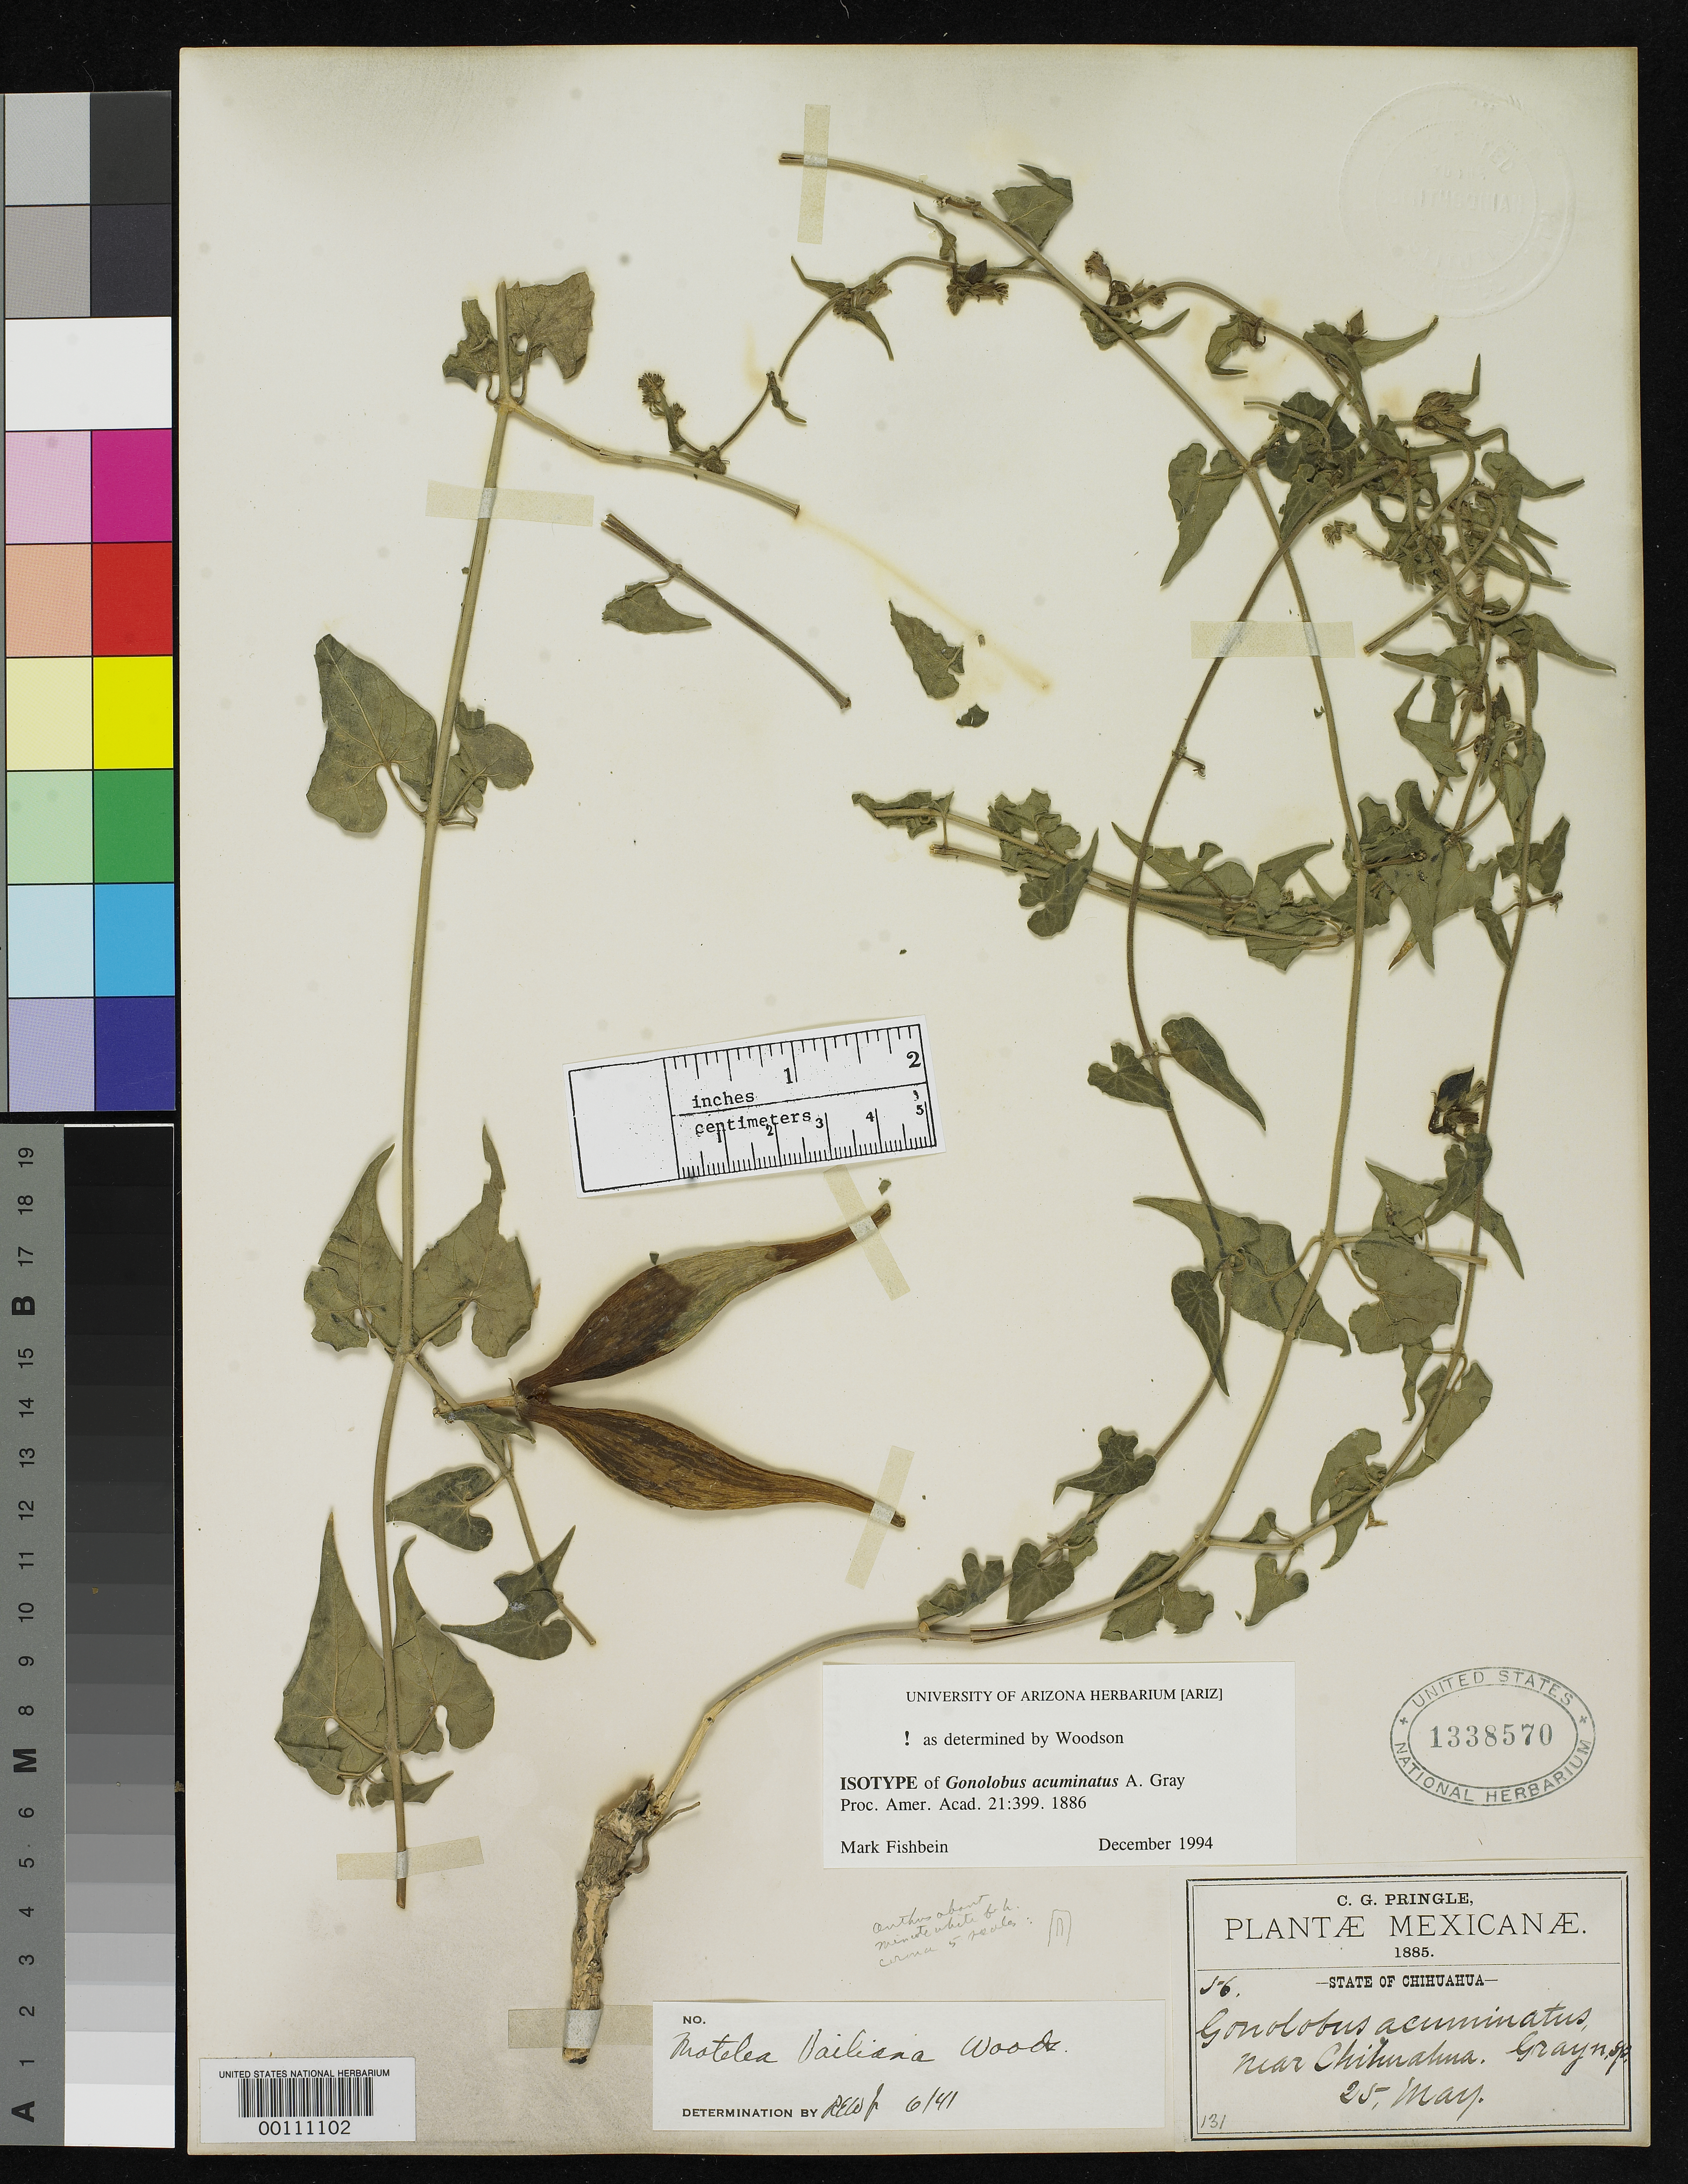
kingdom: Plantae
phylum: Tracheophyta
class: Magnoliopsida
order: Gentianales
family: Apocynaceae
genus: Gonolobus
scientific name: Gonolobus acuminatus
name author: A. Gray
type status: Isotype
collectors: C. G. Pringle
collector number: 56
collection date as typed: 25 May 1885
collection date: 1885-05-25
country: Mexico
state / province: Chihuahua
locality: Near Chihuahua.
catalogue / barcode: US 1338570